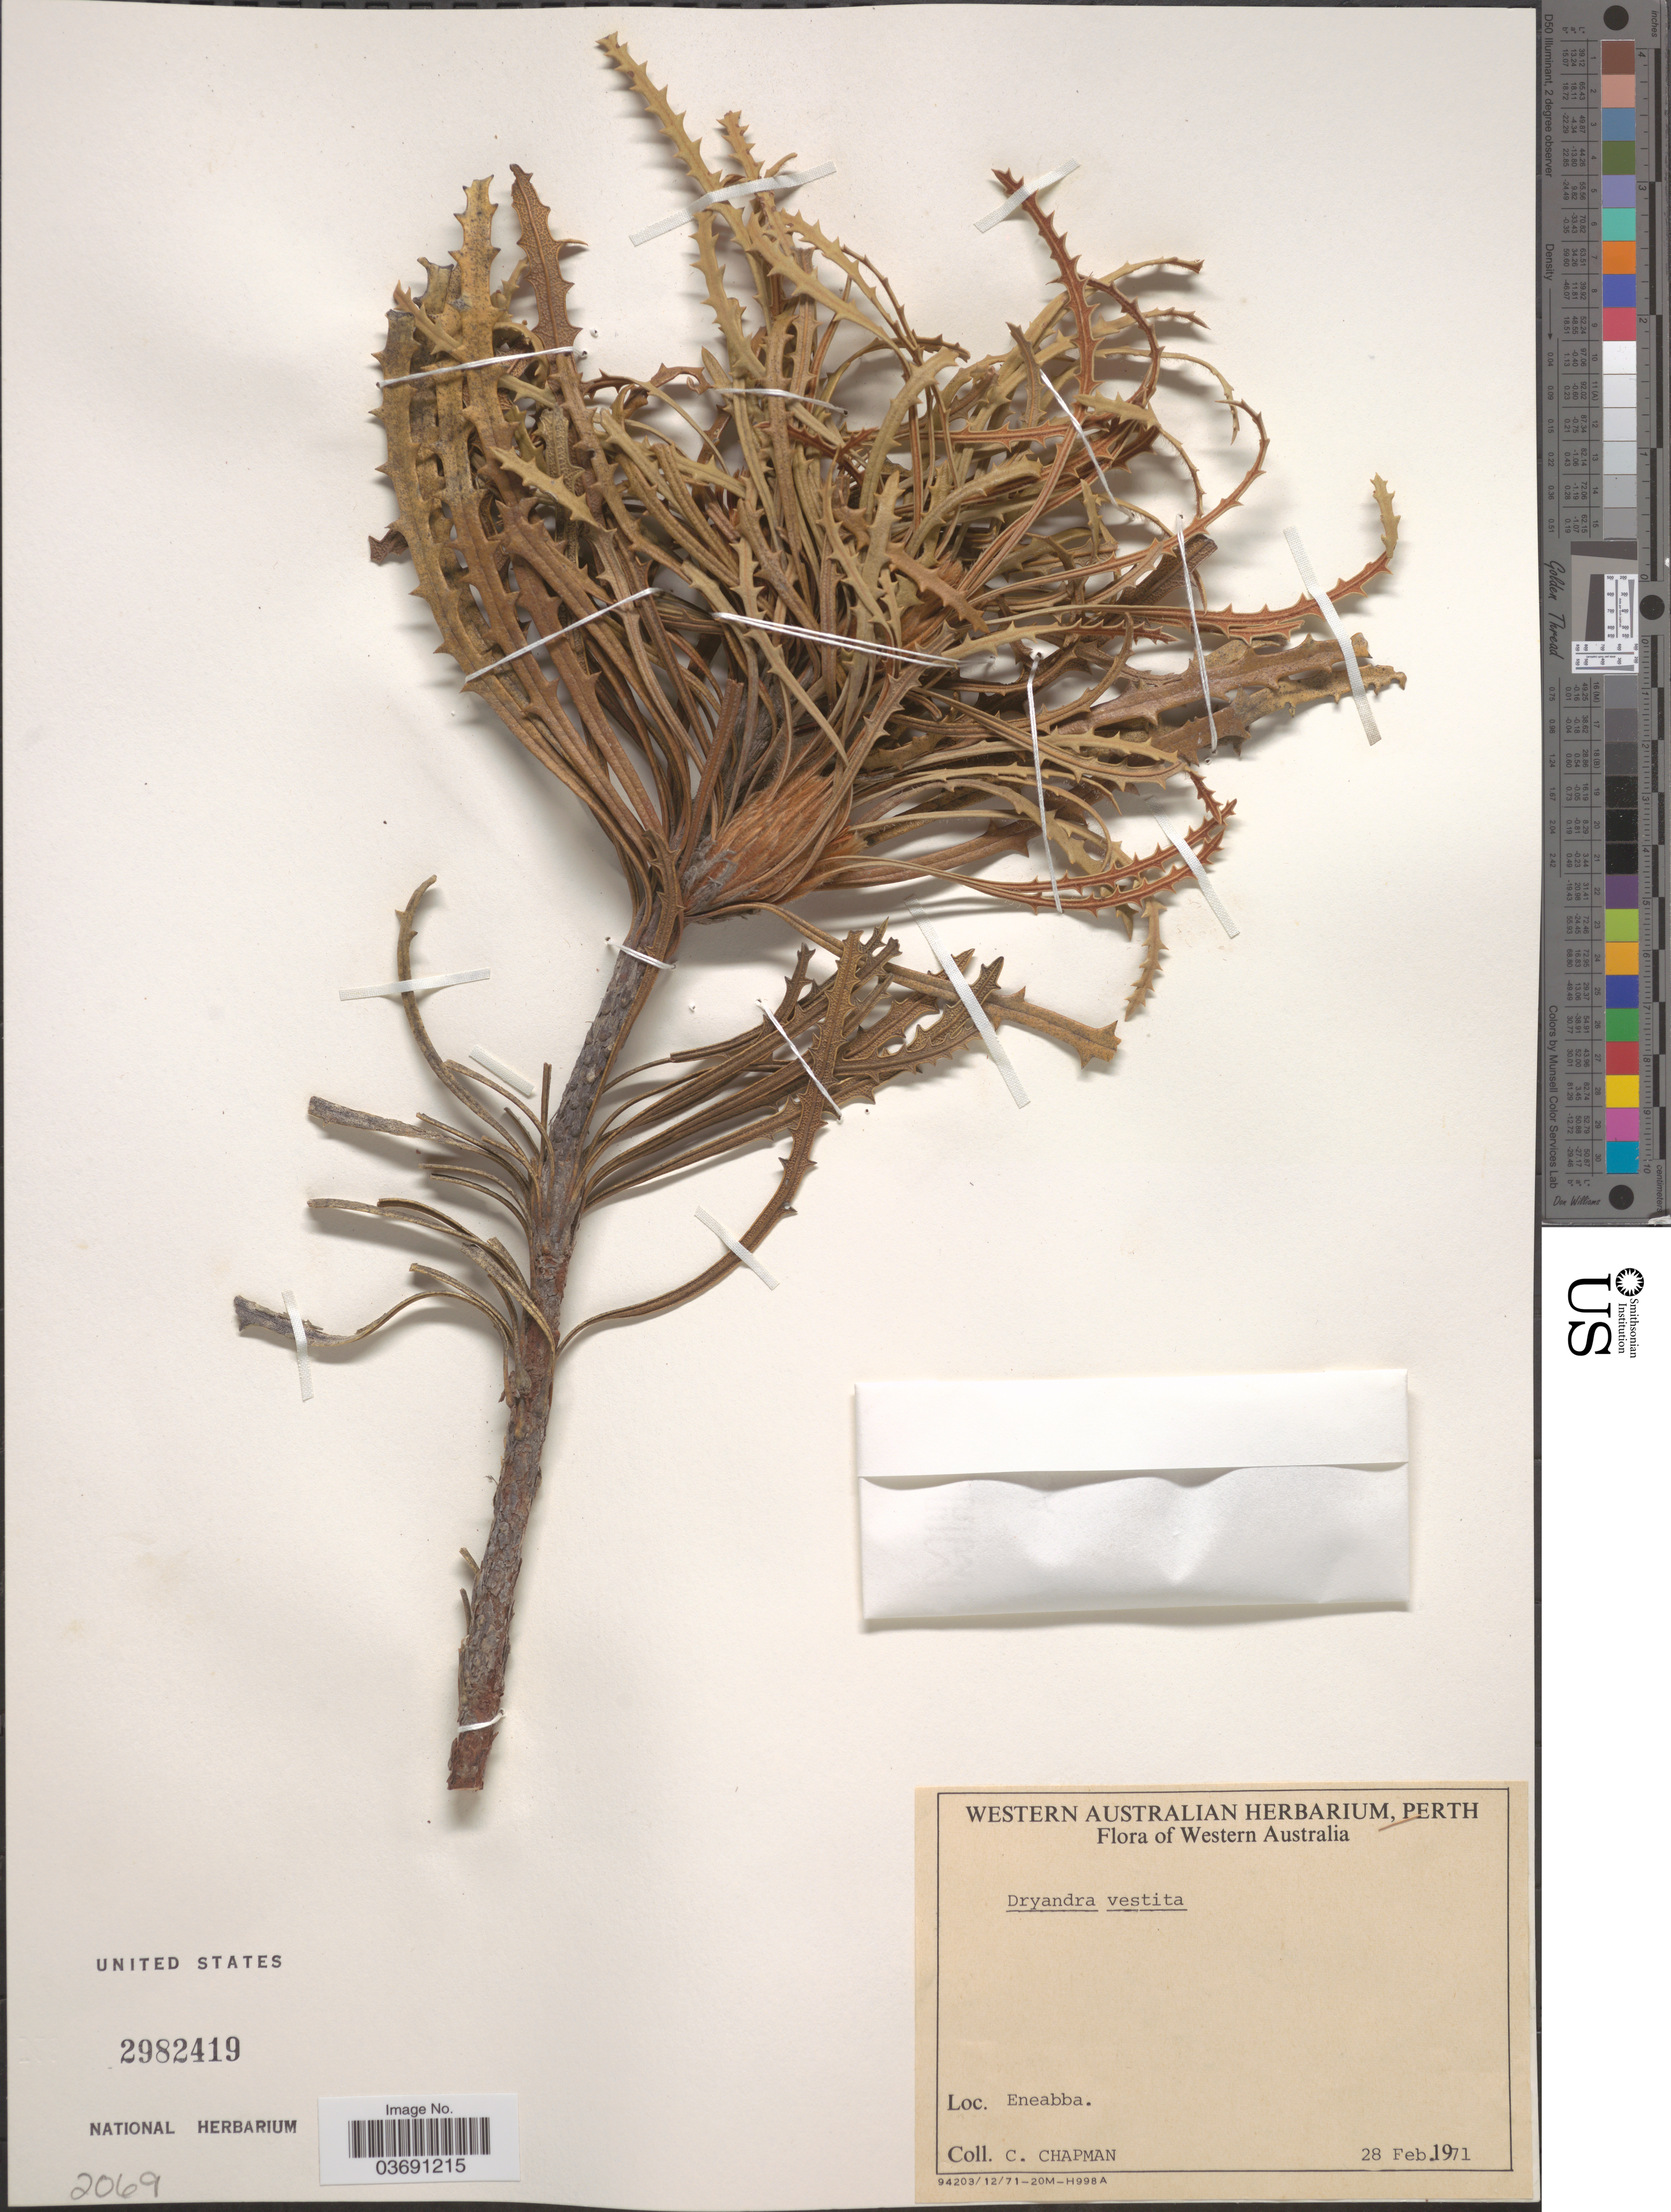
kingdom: Plantae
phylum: Tracheophyta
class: Magnoliopsida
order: Proteales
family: Proteaceae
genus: Dryandra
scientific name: Dryandra vestita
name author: Meisn.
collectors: C. Chapman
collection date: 1971-02-28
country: Australia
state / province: Western Australia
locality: Eneabba.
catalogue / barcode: US 2982419